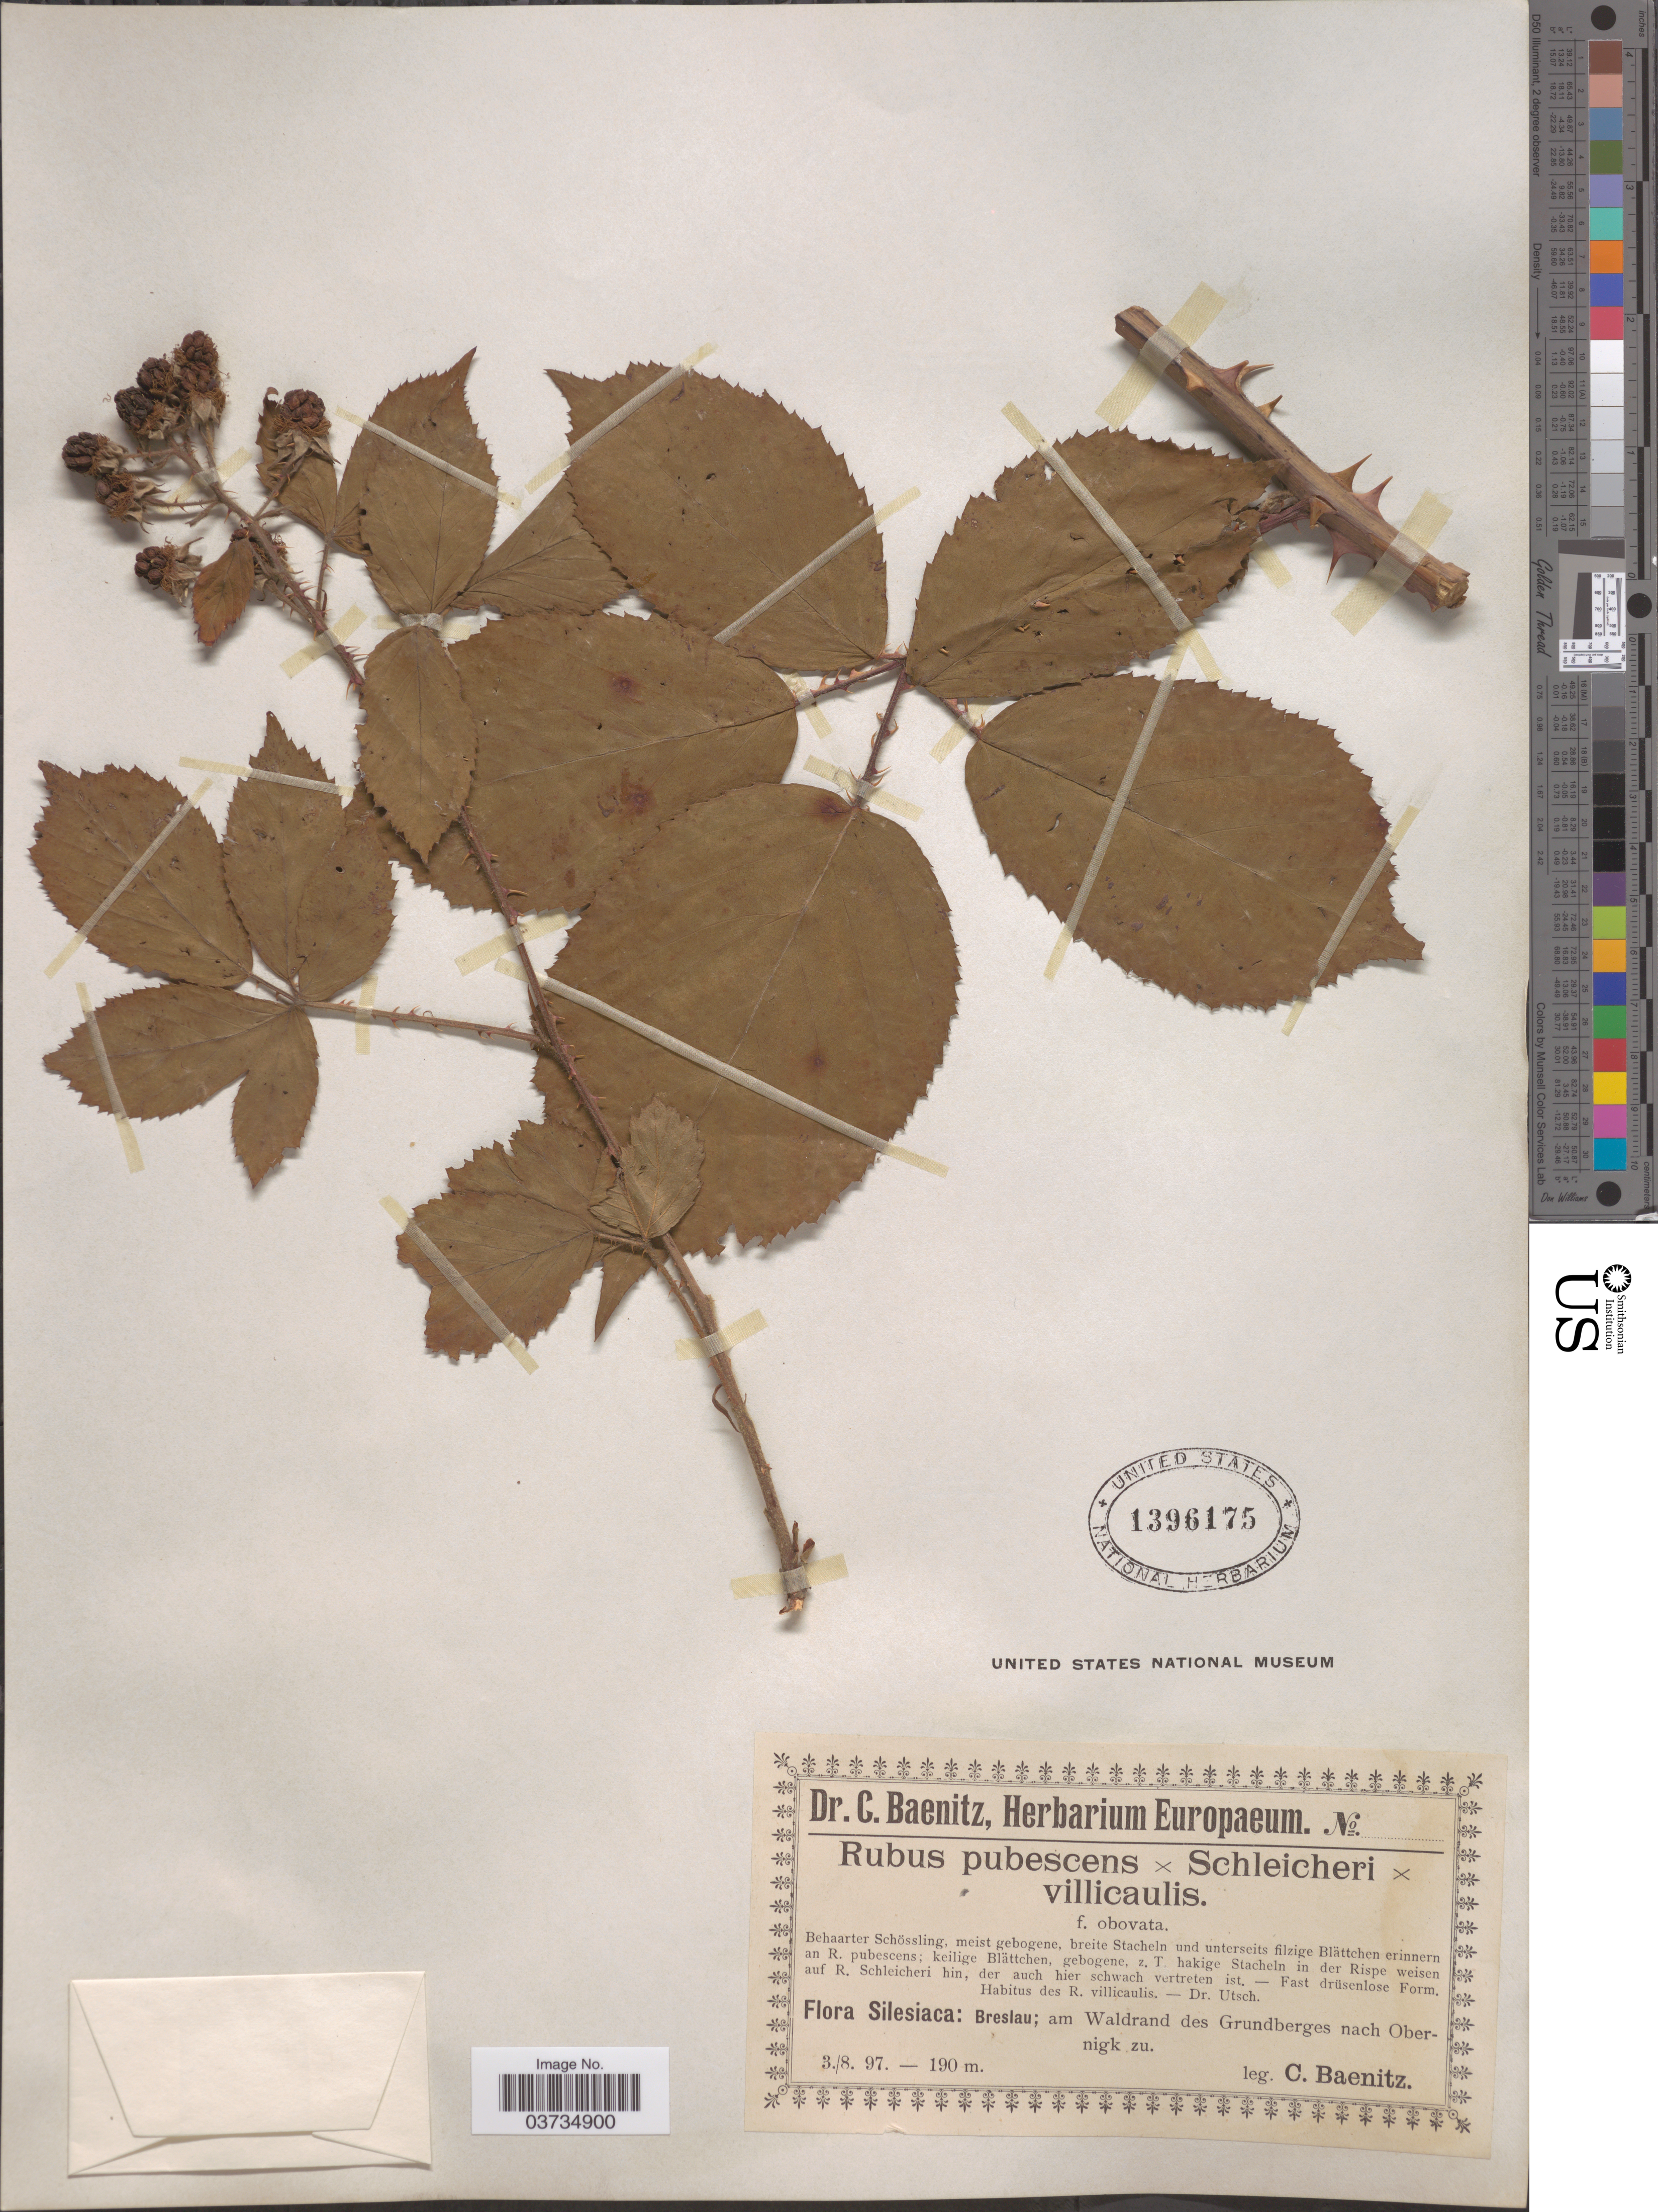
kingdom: Plantae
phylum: Tracheophyta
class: Magnoliopsida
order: Rosales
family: Rosaceae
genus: Rubus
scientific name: Rubus pubescens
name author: Raf.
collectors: C. G. Baenitz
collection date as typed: Transcribed d/m/y: 3/8/97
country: Poland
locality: Silesiaca: Breslau; am Waldrand des Grundberges nach Obernigk zu.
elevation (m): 190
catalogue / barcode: US 1396175